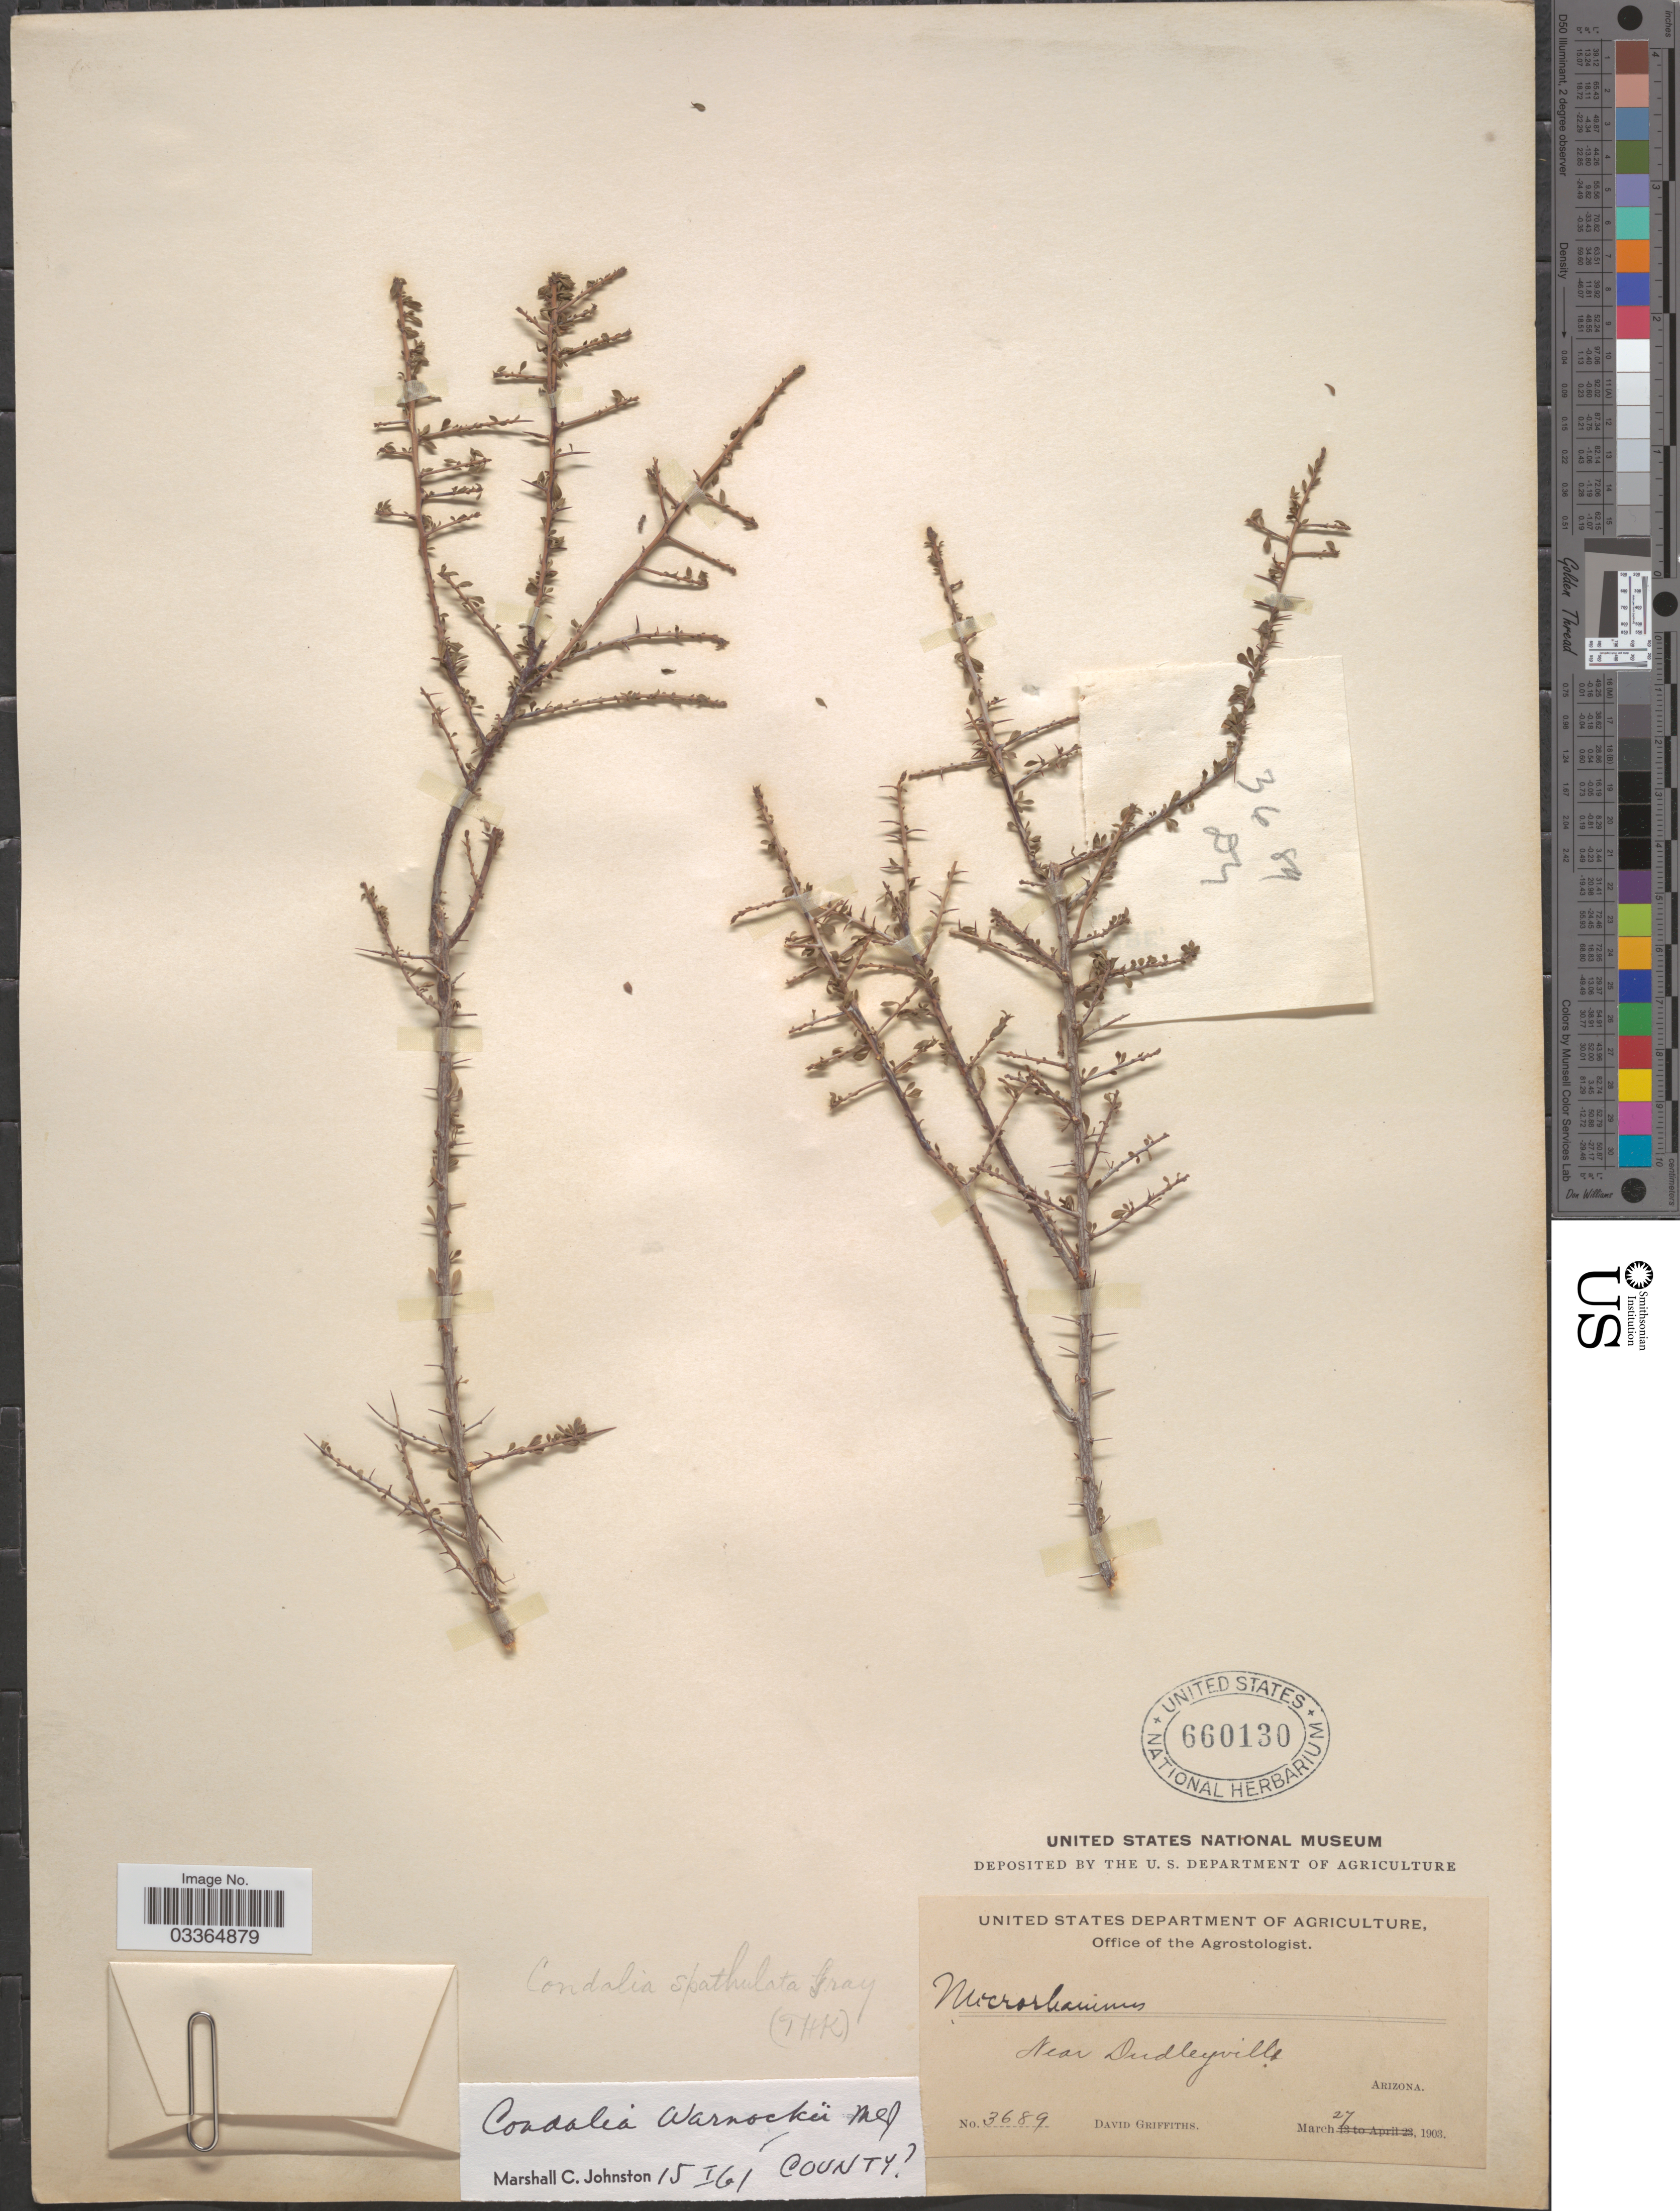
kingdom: Plantae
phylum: Tracheophyta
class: Magnoliopsida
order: Rosales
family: Rhamnaceae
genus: Condalia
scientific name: Condalia warnockii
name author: M.C. Johnst.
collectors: D. Griffiths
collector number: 3689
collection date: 1903-03-27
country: United States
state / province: Arizona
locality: Near Dudleyville.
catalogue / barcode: US 660130